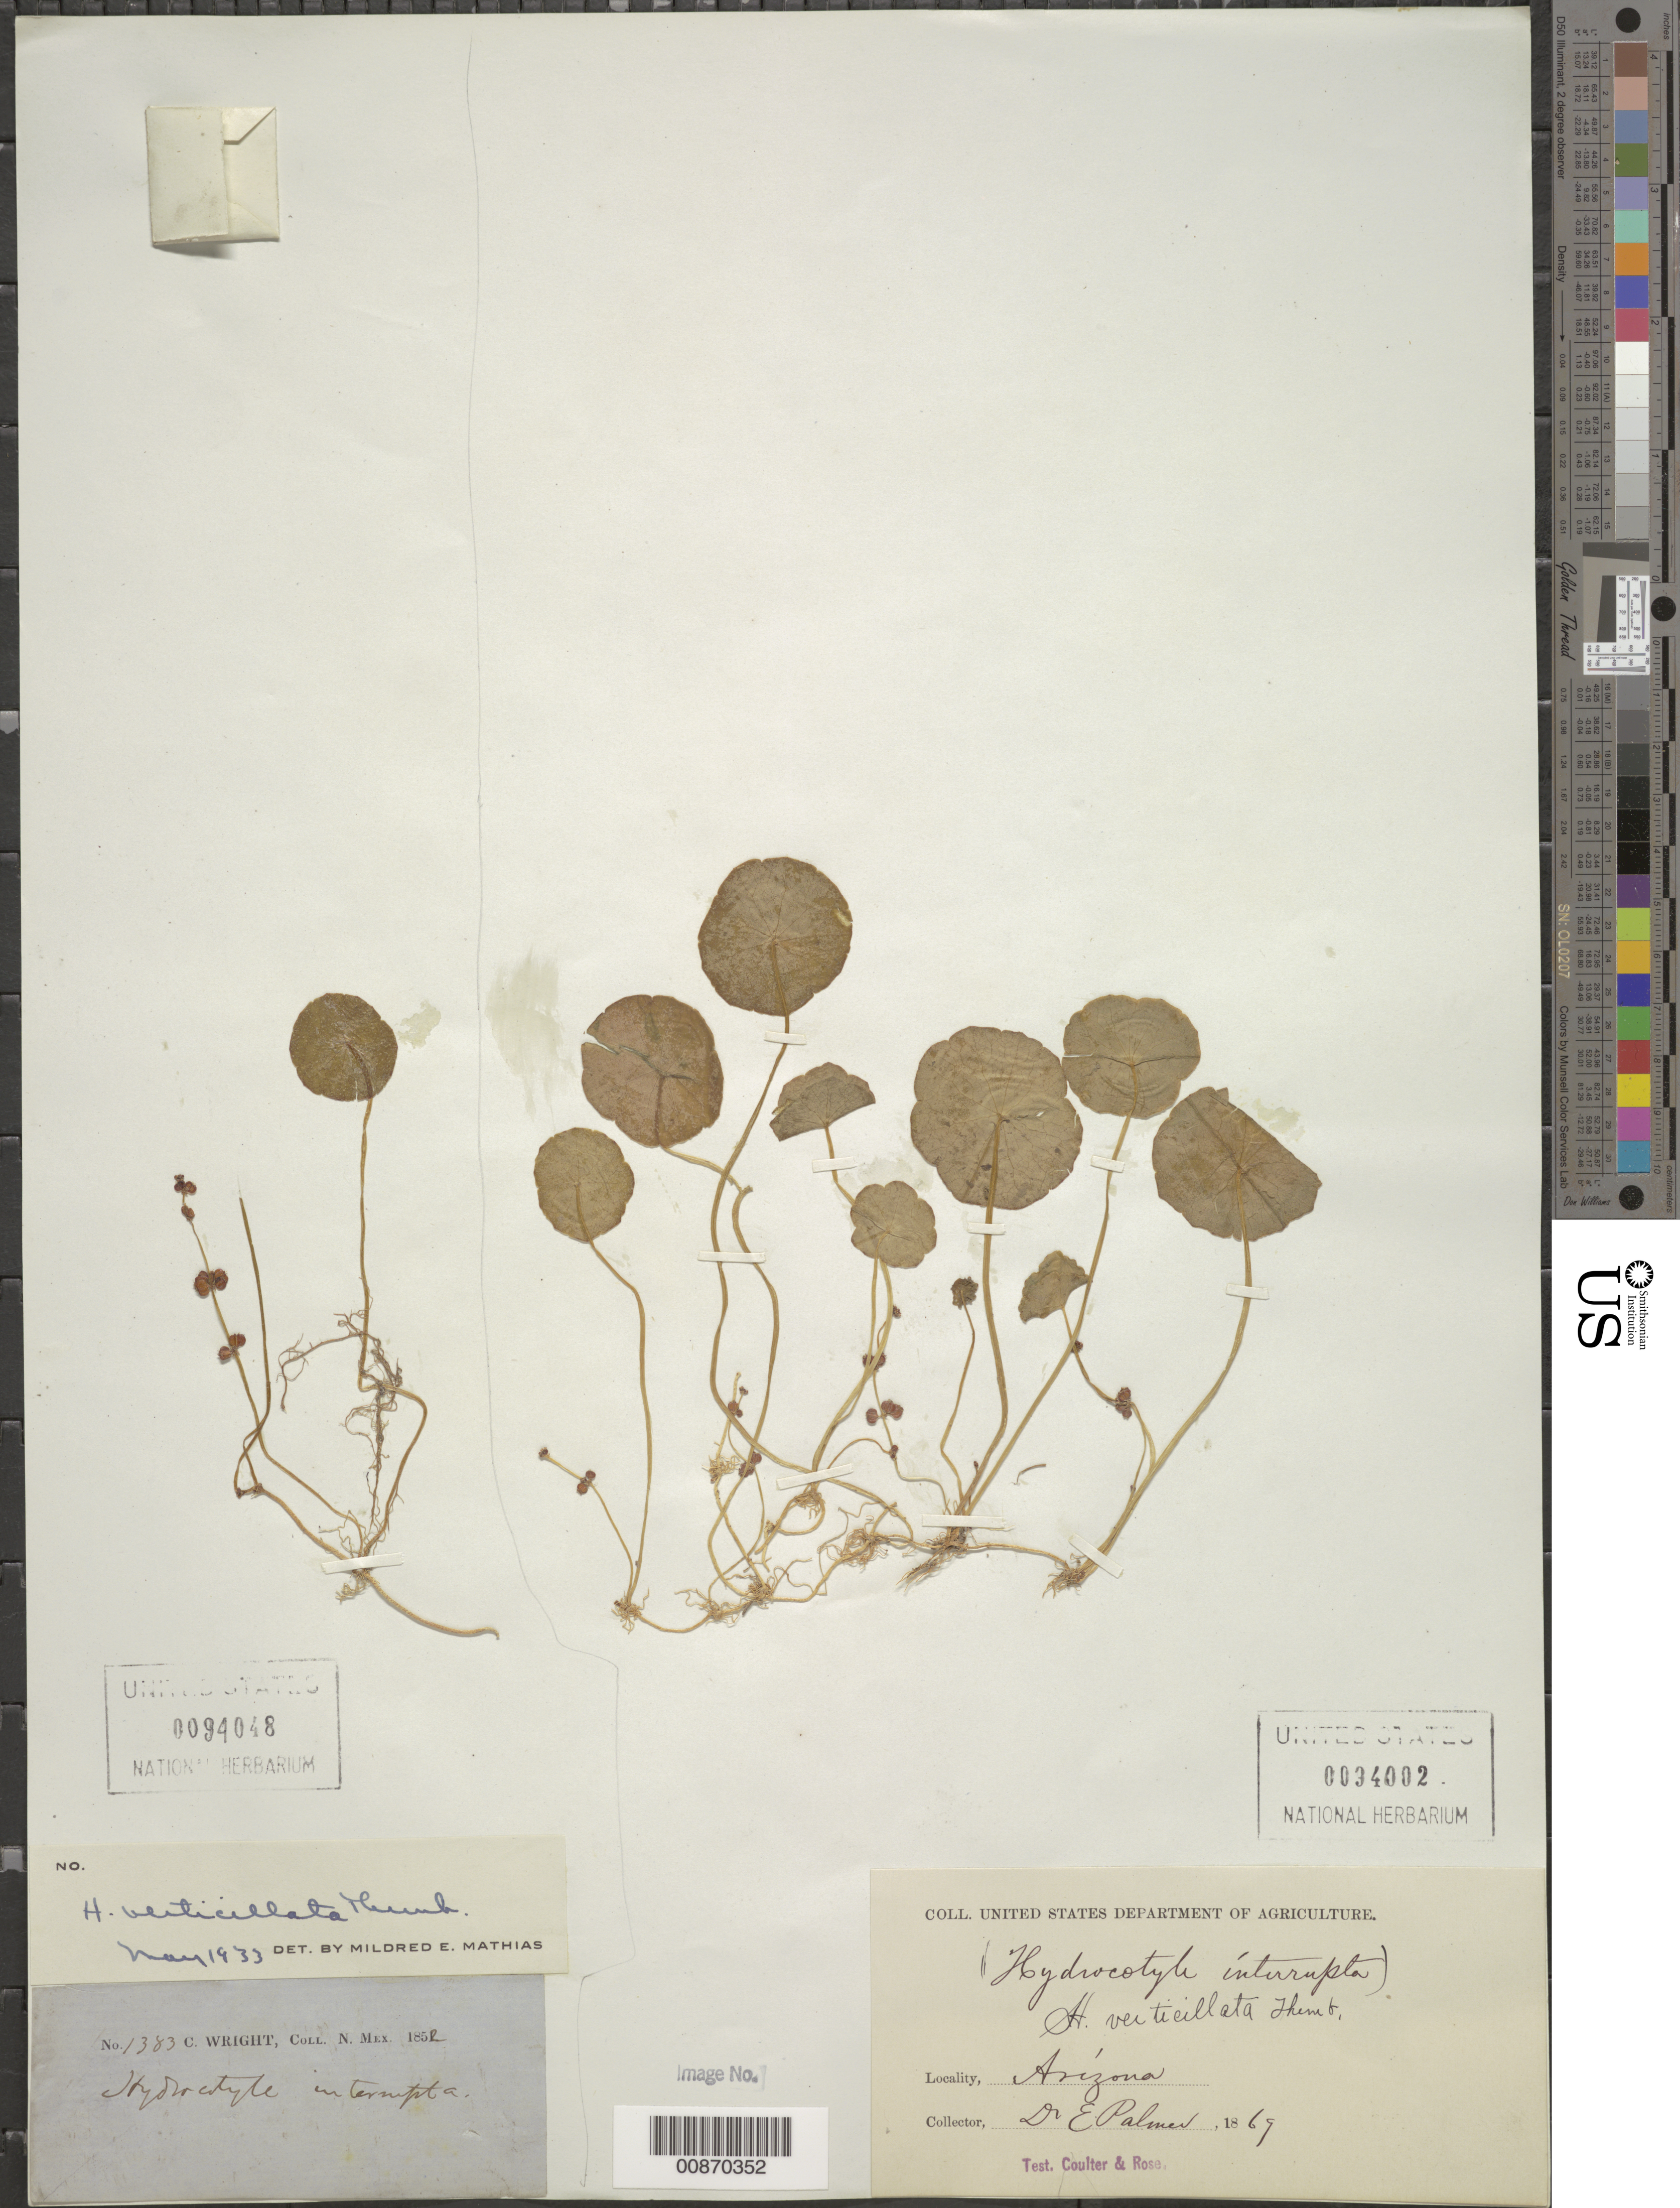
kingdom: Plantae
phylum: Tracheophyta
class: Magnoliopsida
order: Apiales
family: Araliaceae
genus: Hydrocotyle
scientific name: Hydrocotyle verticillata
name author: Thunb.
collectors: C. Wright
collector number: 1383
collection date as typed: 1852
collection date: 1852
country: United States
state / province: New Mexico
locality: New Mexico.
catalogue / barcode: US 94048-2